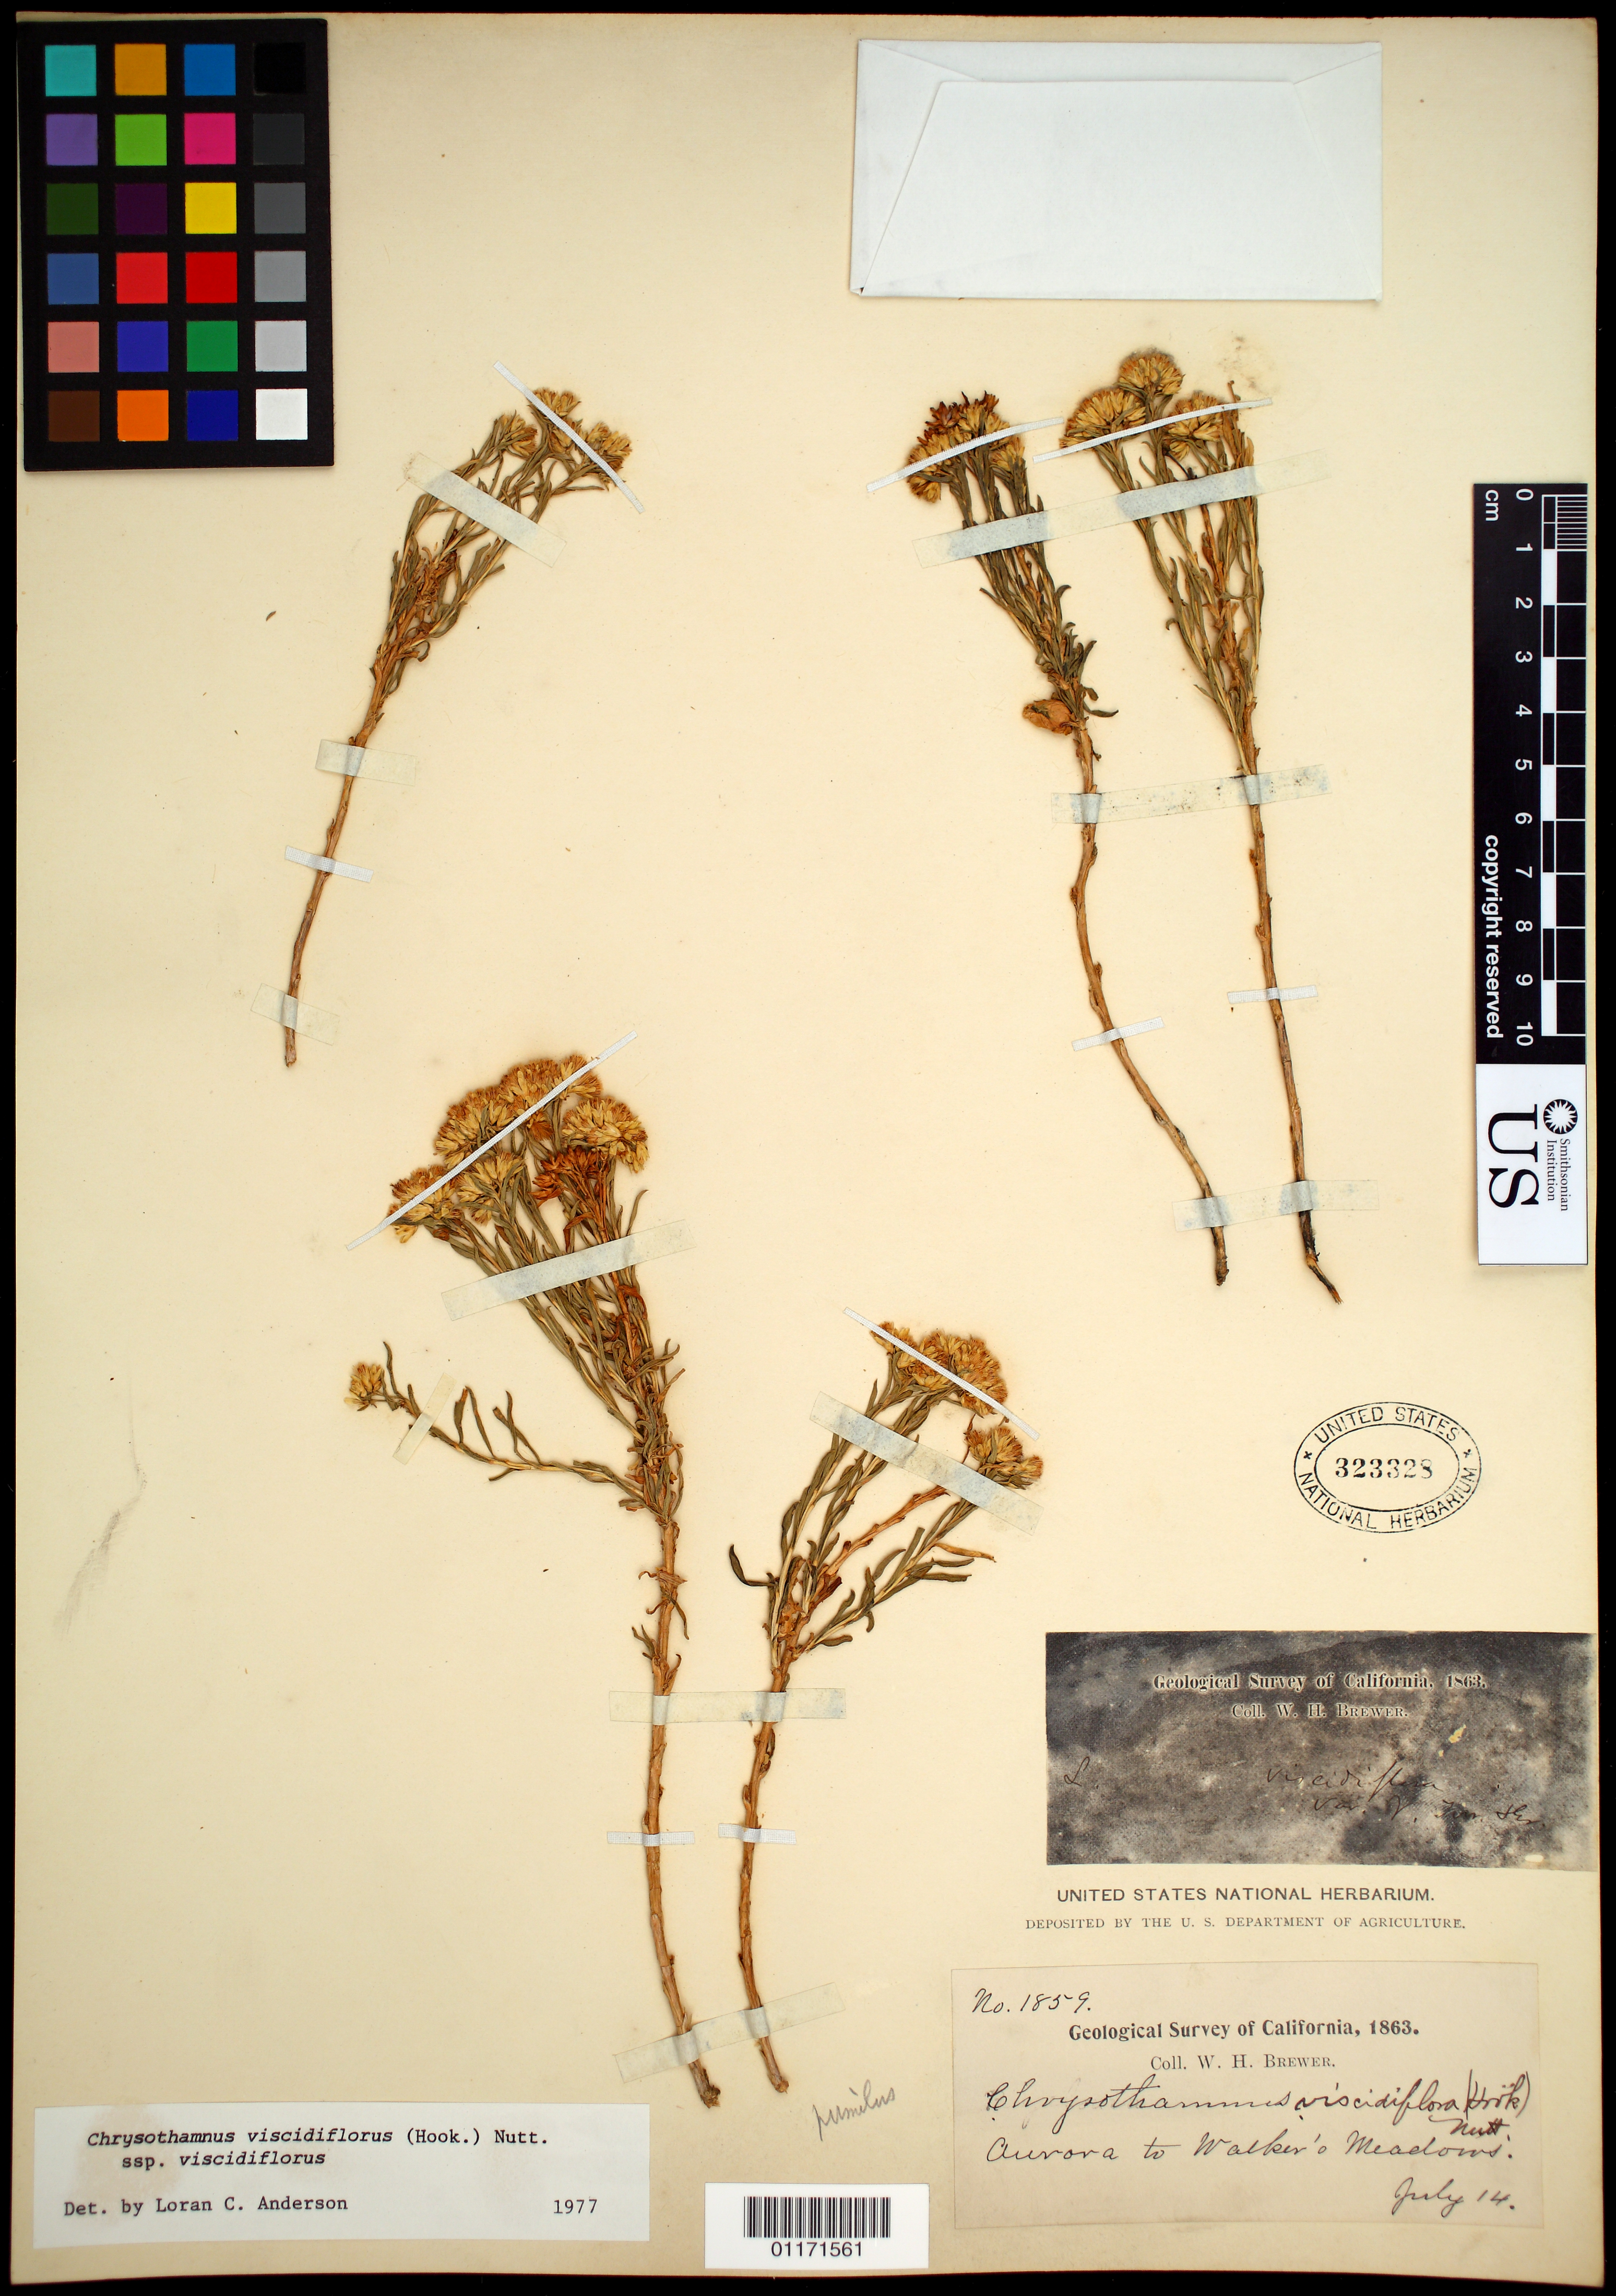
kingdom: Plantae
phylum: Tracheophyta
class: Magnoliopsida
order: Asterales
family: Asteraceae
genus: Chrysothamnus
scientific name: Chrysothamnus viscidiflorus subsp. viscidiflorus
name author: (Hook.) Nutt.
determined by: Urbatsch, Lowell E., Curator (LSU), Louisiana State University (UNITED STATES)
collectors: W. H. Brewer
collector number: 1859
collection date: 1863-07-14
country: United States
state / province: California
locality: Aurora to Walker's Meadows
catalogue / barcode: US 323328